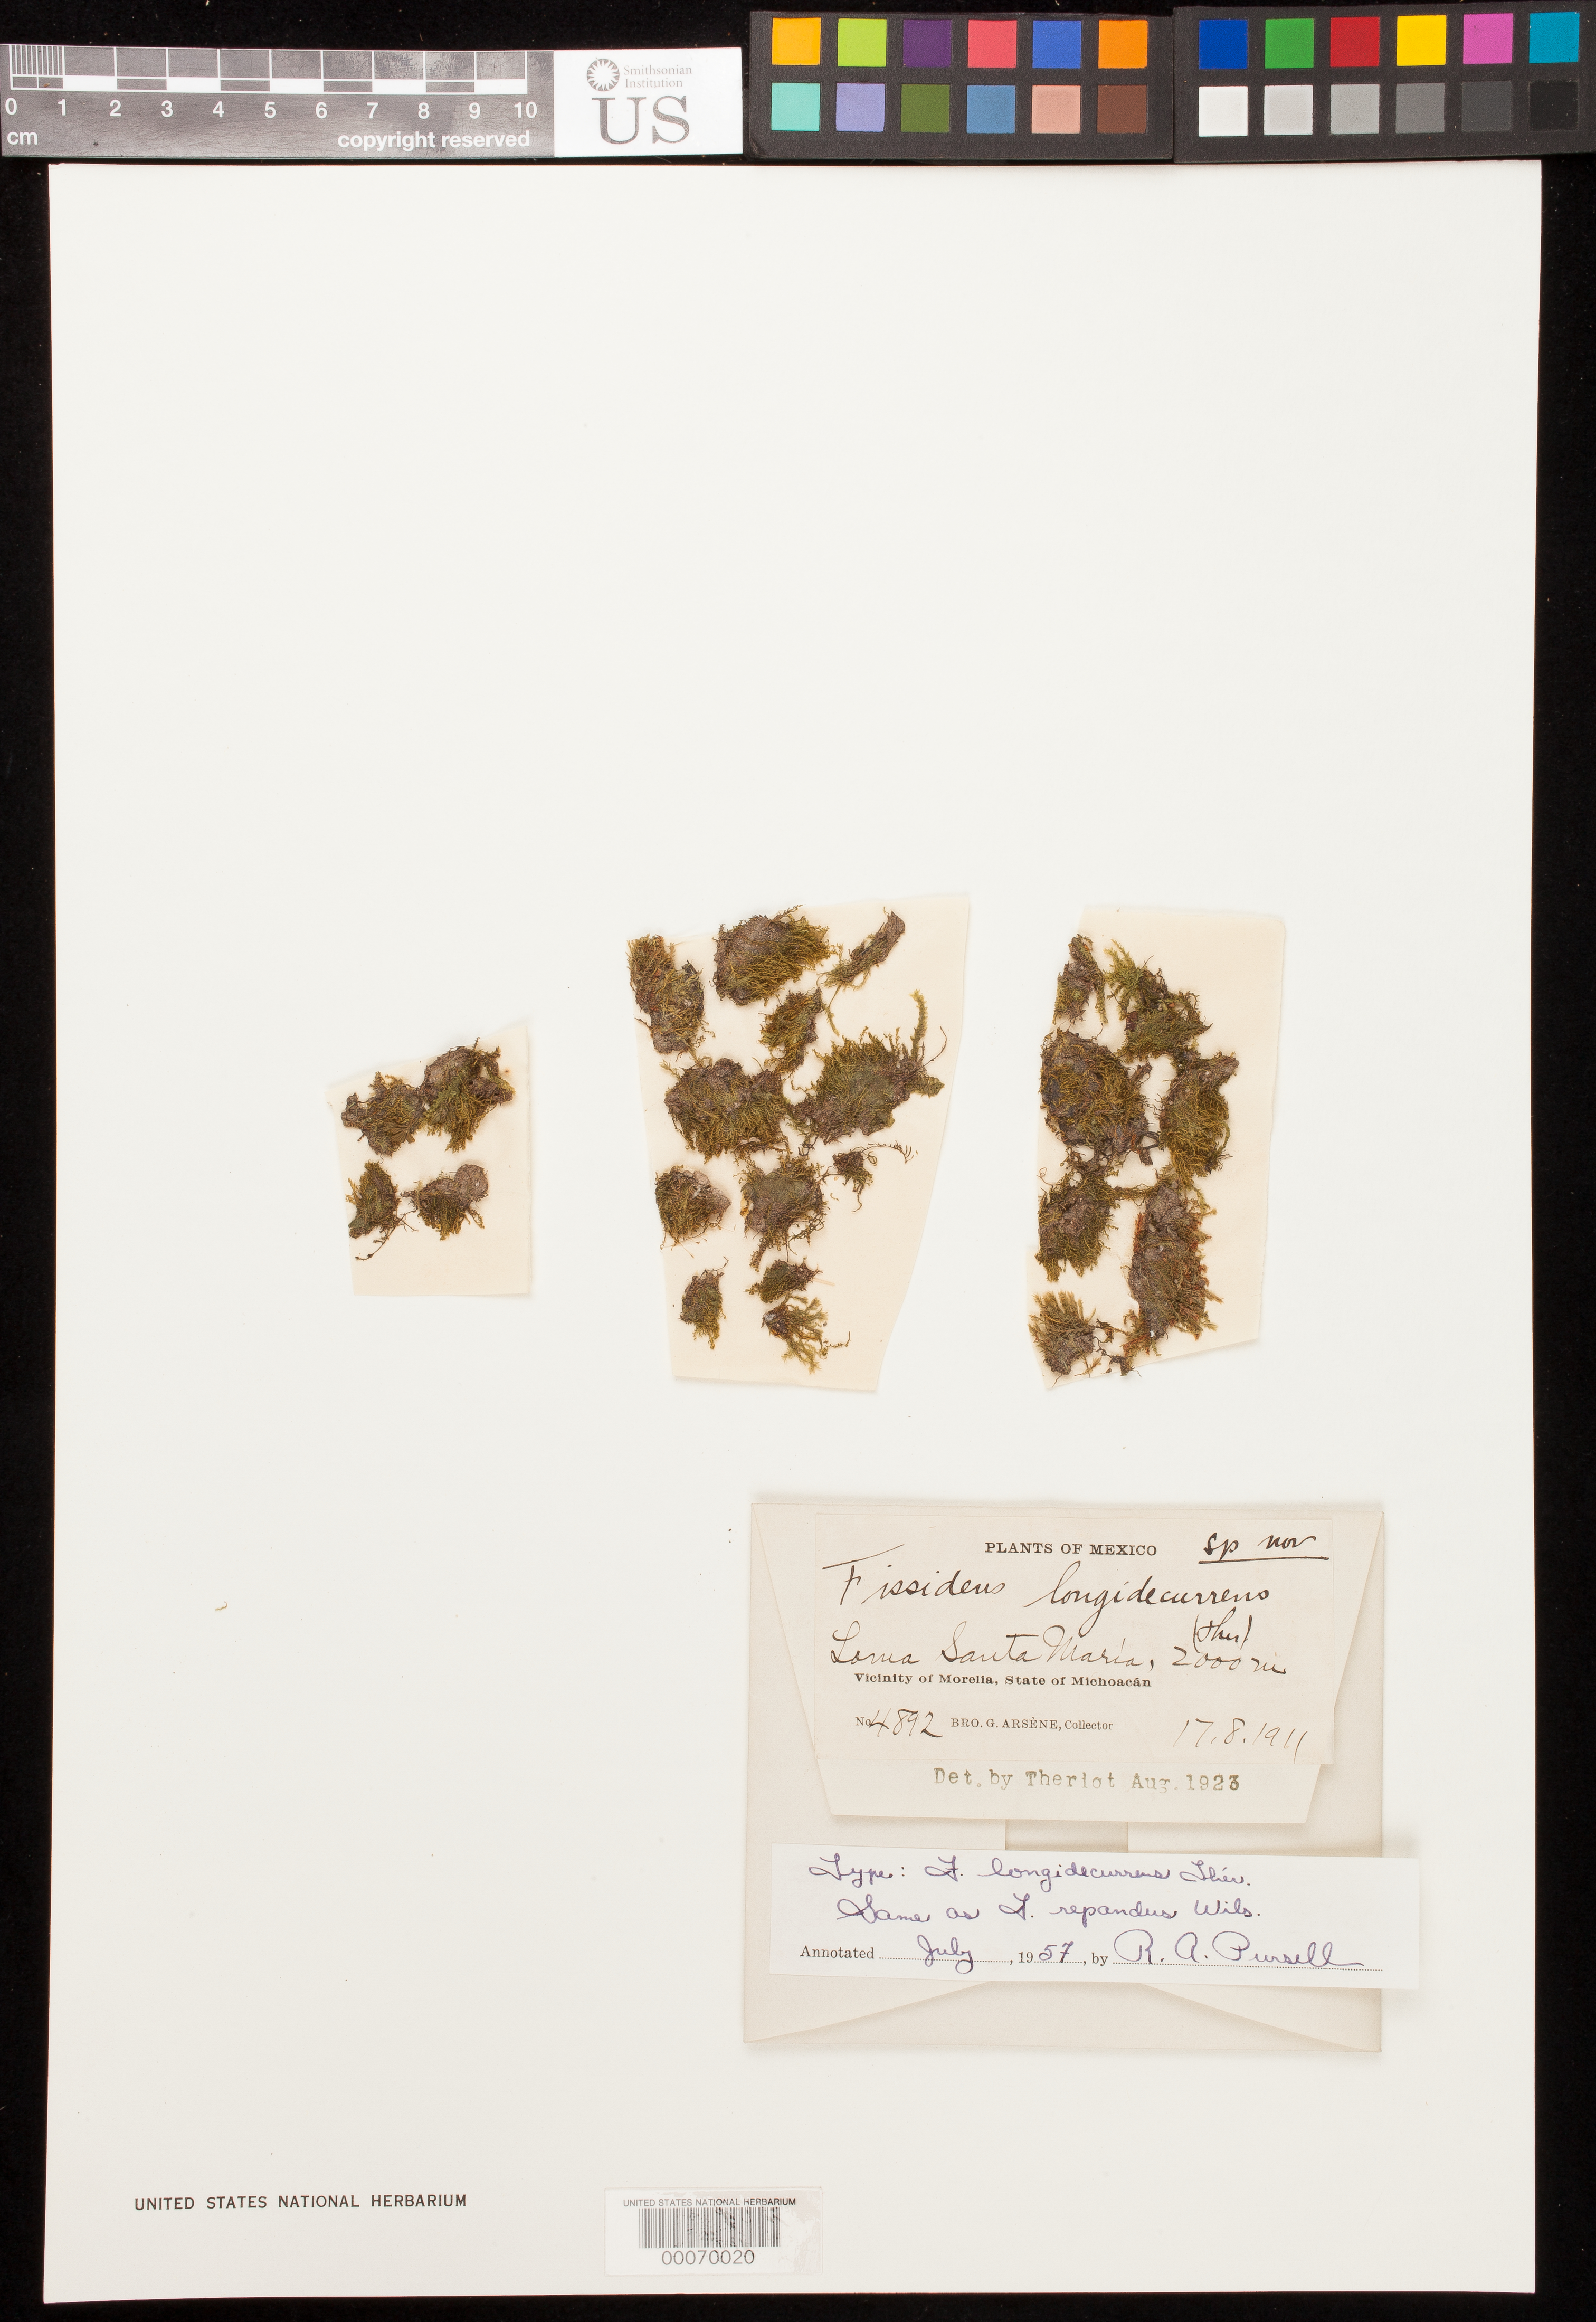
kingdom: Plantae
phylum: Bryophyta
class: Bryopsida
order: Dicranales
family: Fissidentaceae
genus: Fissidens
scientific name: Fissidens longidecurrens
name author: Thér.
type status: Syntype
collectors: Bro. G. Arsène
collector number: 4892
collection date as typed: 17 Aug 1911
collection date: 1911-08-17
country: Mexico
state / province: Michoacán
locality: Vicinity of Morelia.